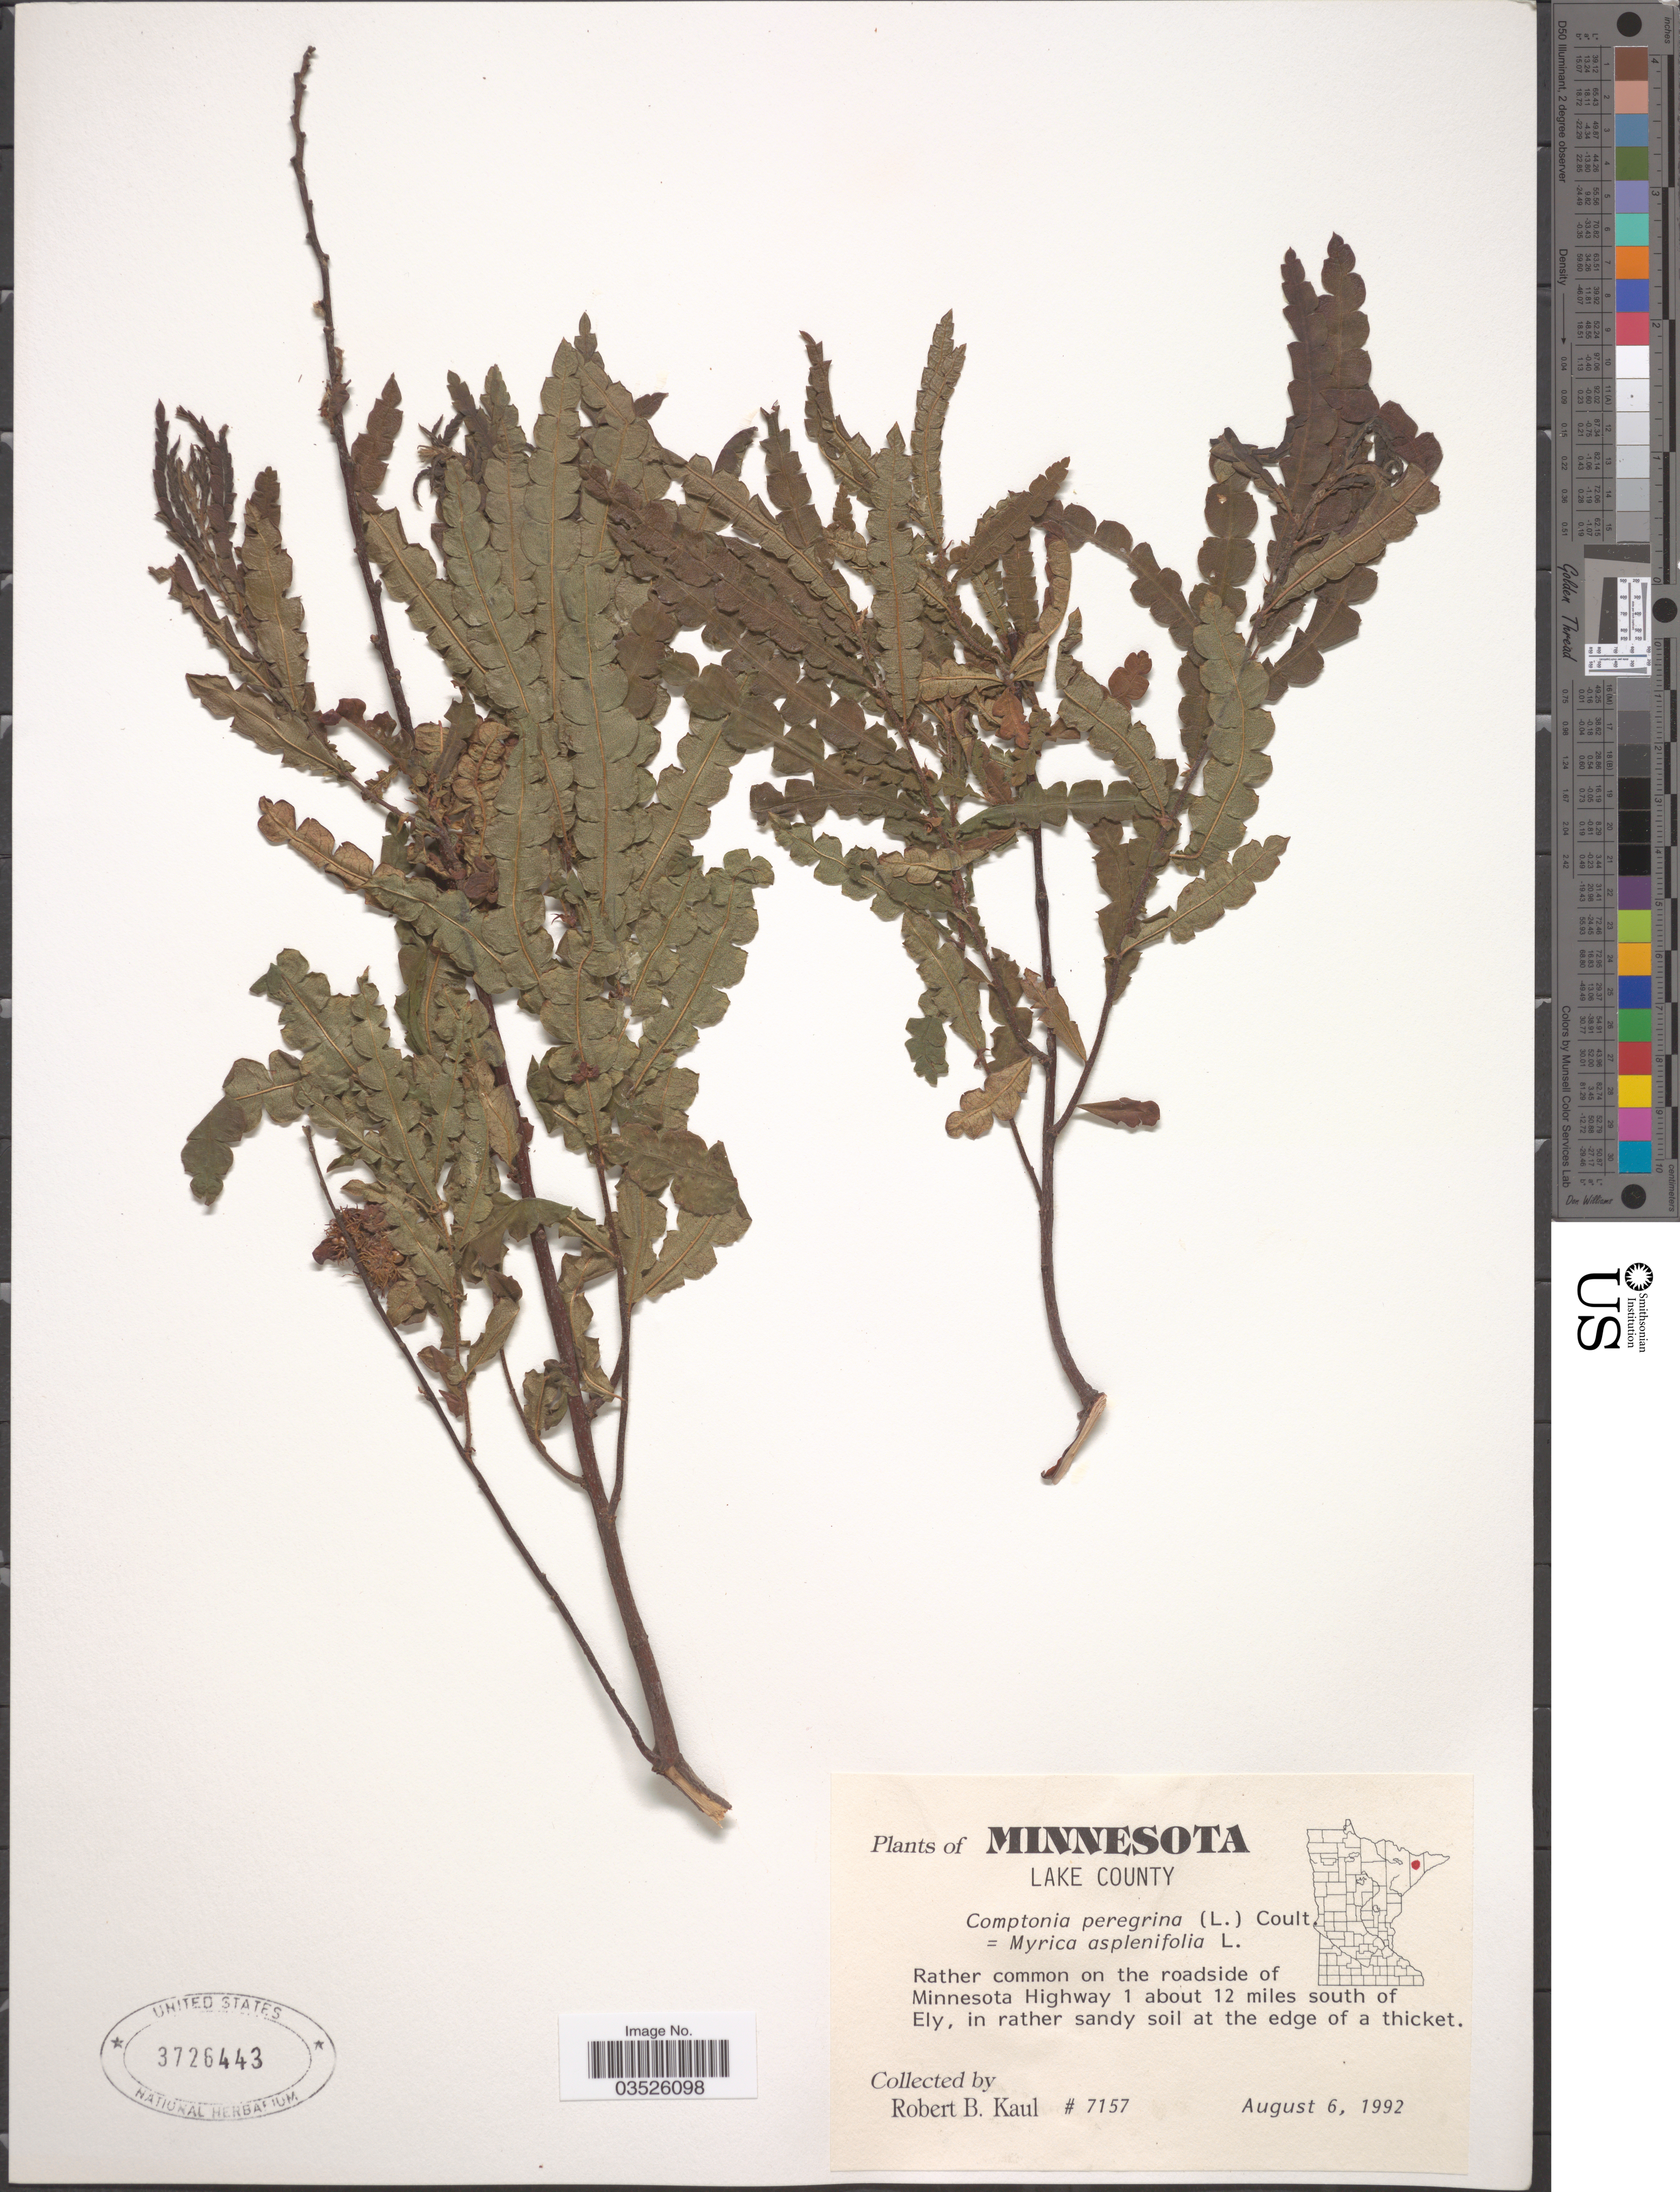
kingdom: Plantae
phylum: Tracheophyta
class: Magnoliopsida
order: Fagales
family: Myricaceae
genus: Comptonia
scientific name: Comptonia peregrina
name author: (L.) J.M. Coult.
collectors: R. Kaul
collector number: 7157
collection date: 1992-08-06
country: United States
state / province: Minnesota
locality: Lake County. Rather common on the roadside of Minnesota Highway 1 about 12 miles south of Ely.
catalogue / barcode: US 3726443